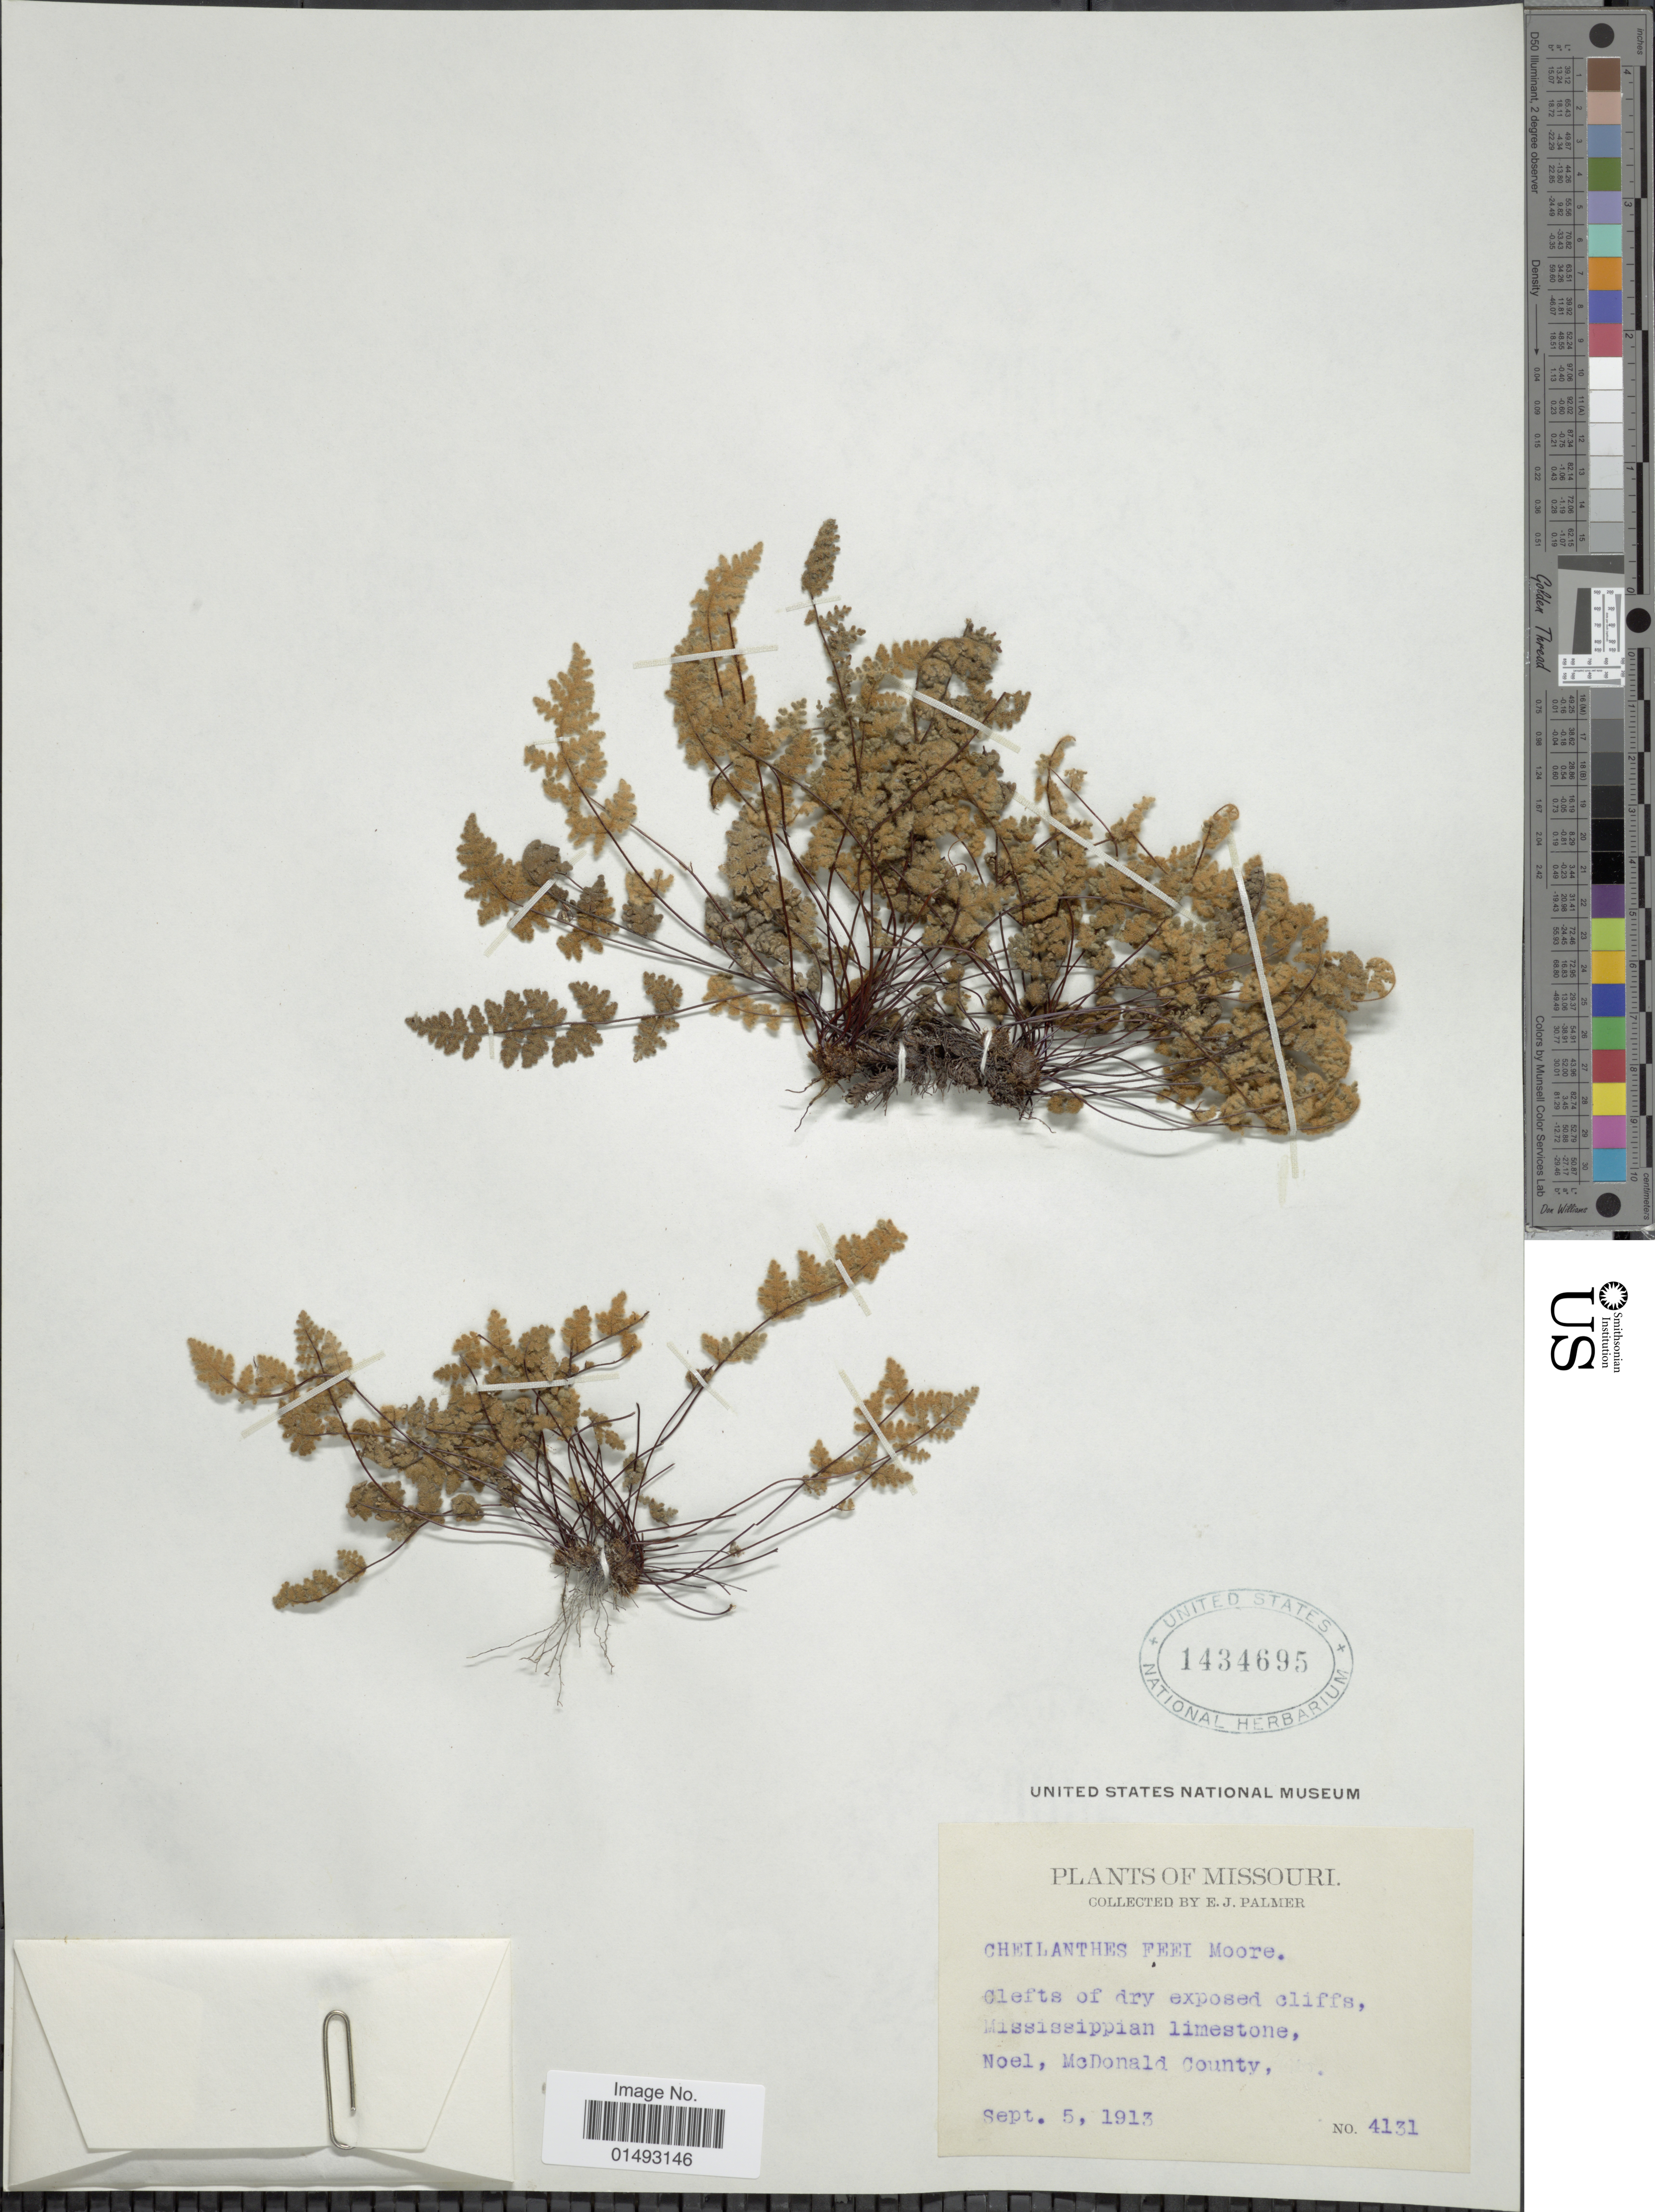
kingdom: Plantae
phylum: Tracheophyta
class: Polypodiopsida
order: Polypodiales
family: Pteridaceae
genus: Myriopteris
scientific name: Myriopteris gracilis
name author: Fée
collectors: E. J. Palmer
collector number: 4131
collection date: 1913-09-05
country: United States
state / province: Missouri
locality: Mississippian limestone, Noel, McDonald County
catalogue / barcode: US 1434695